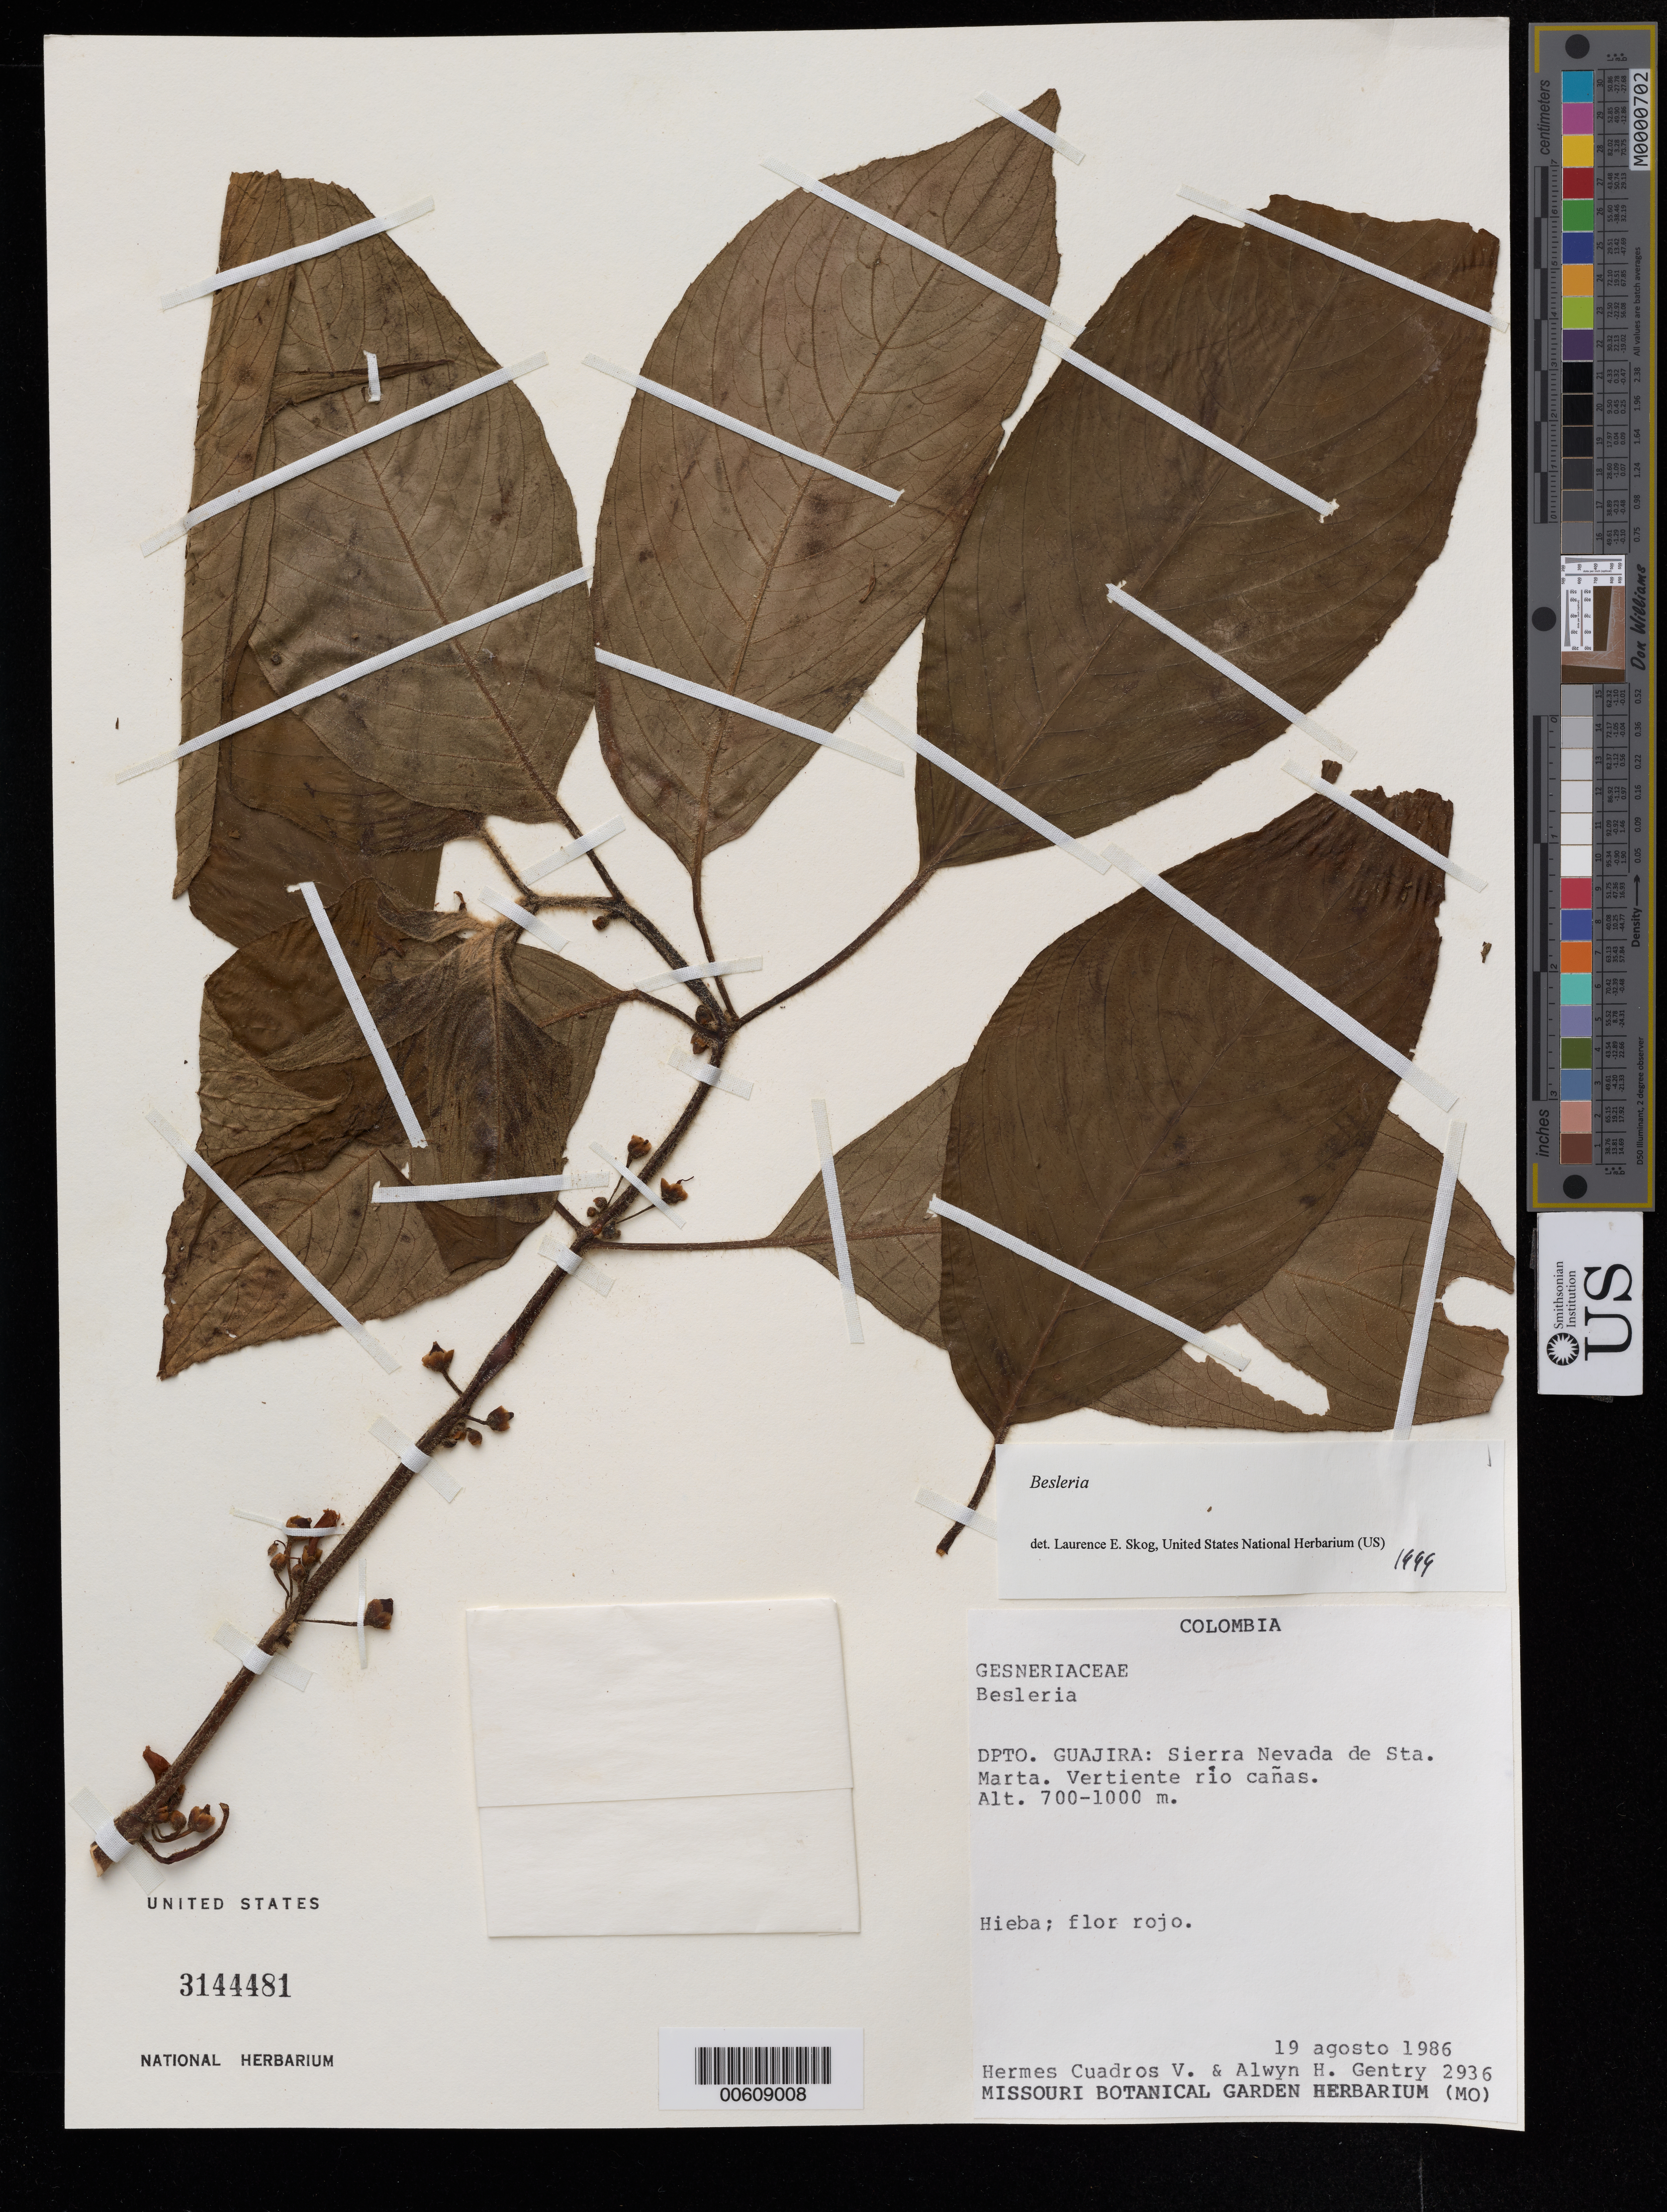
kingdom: Plantae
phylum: Tracheophyta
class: Magnoliopsida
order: Lamiales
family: Gesneriaceae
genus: Besleria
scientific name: Besleria sp.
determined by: Skog, Laurence E.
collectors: H. Cuadros V. & A. H. Gentry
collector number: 2936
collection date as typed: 19 Aug 1986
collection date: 1986-08-19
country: Colombia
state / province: La Guajira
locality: Sierra Nevada de Sta. Marta, Vertiente río cañas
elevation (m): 700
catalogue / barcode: US 3144481